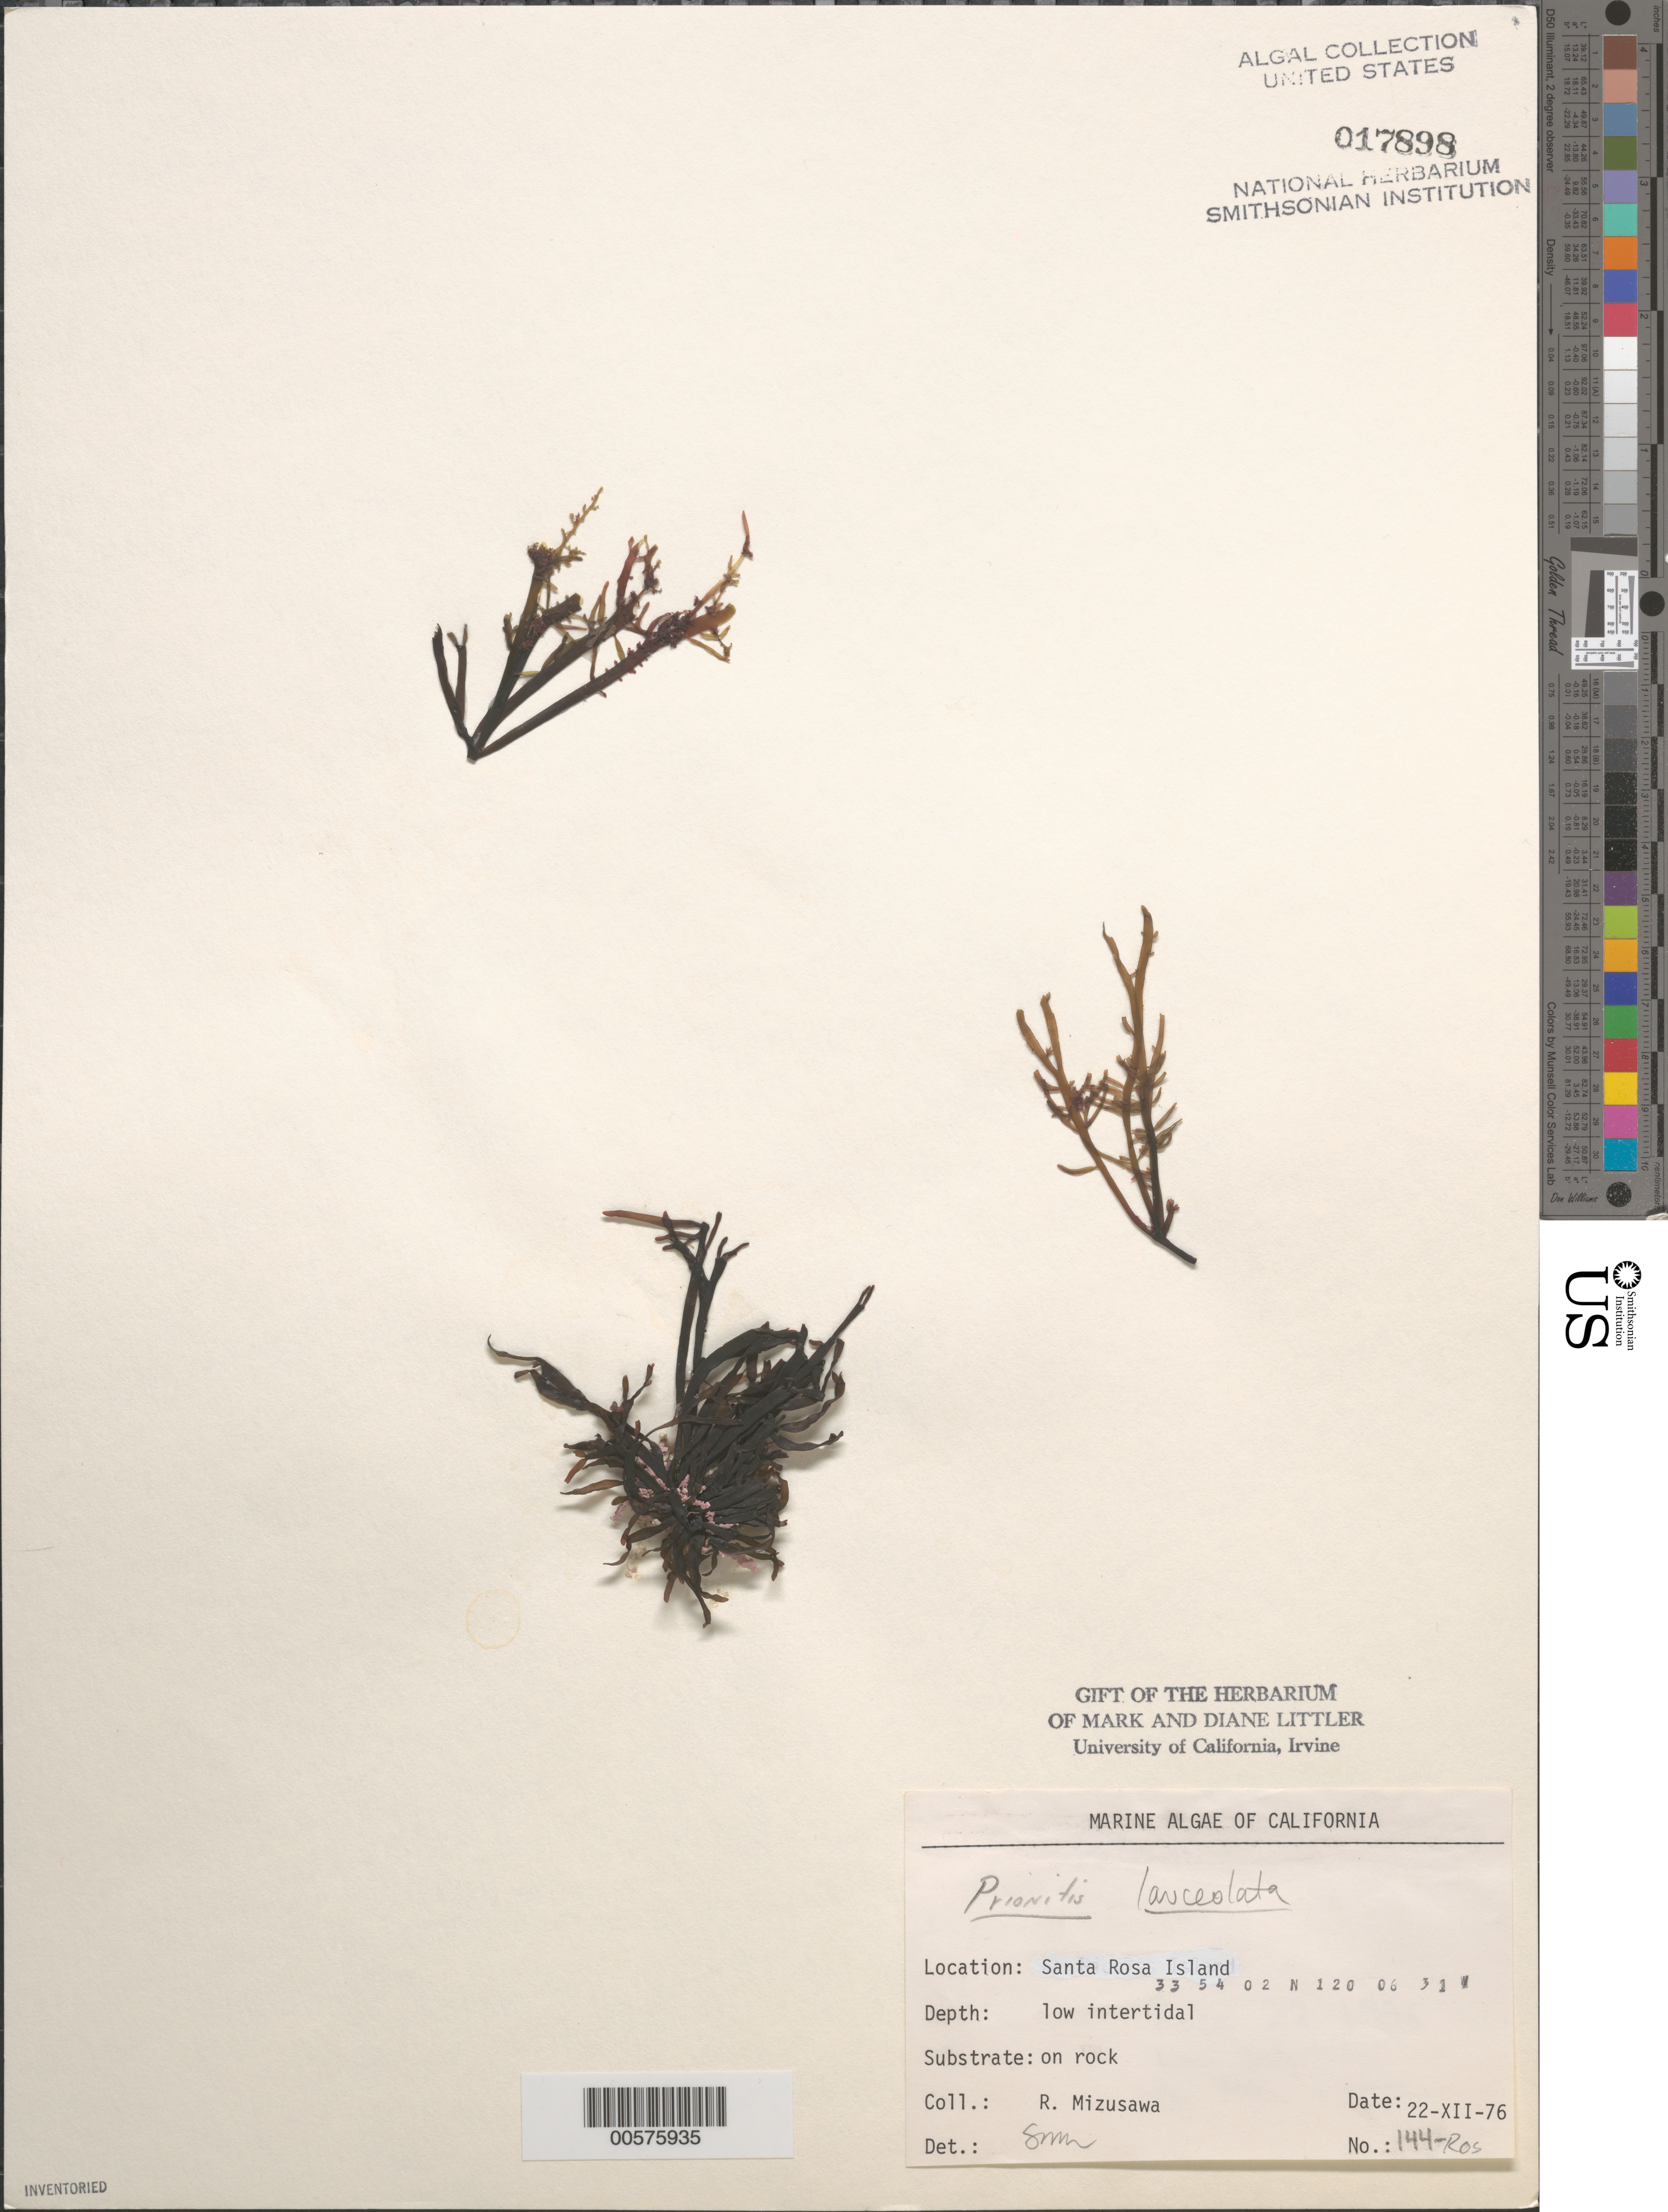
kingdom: Plantae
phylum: Rhodophyta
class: Florideophyceae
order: Cryptonemiales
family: Cryptonemiaceae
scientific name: Prionitis lanceolata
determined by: Murray, S. N.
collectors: R. Mizusawa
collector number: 144-ros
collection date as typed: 22 Dec 1976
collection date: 1976-12-22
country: United States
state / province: California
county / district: Santa Barbara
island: Santa Rosa Island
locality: Johnson's Lee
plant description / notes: BLM-SOCALBIGHT Rocky Intertidal Survey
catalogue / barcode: US 17898